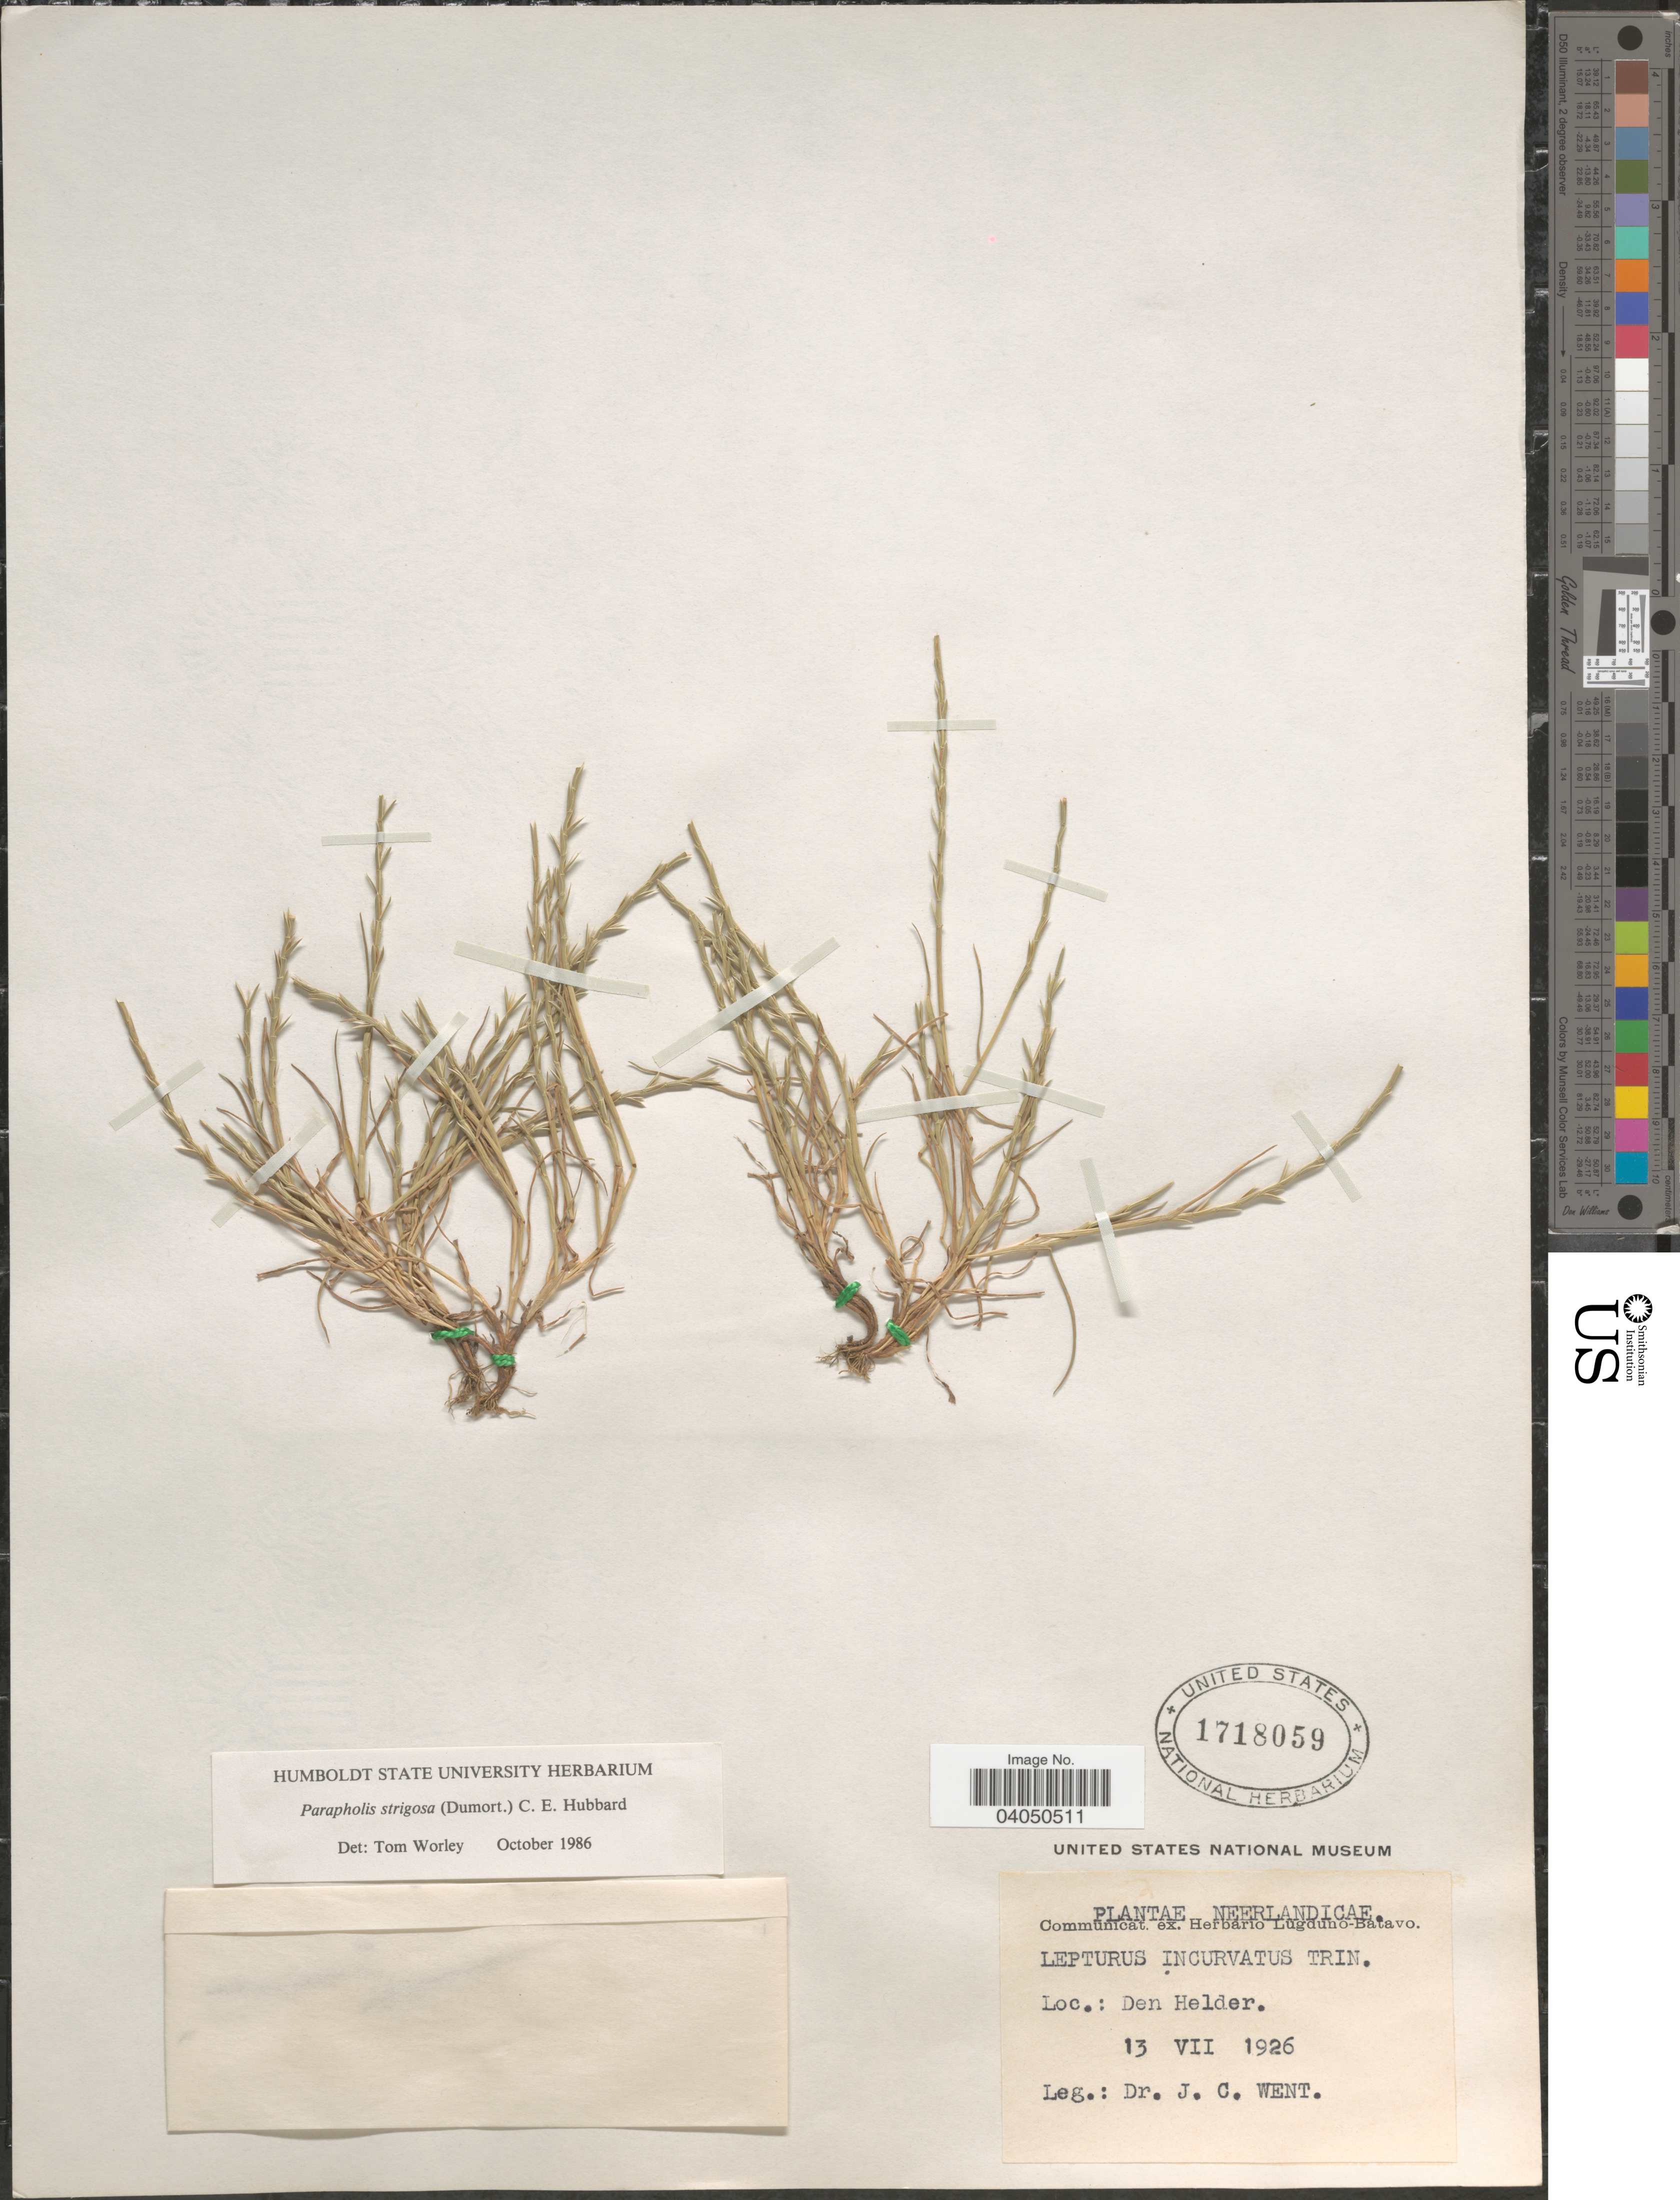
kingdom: Plantae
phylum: Tracheophyta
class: Liliopsida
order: Poales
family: Poaceae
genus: Parapholis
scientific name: Parapholis strigosa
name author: (Dumort.) C.E. Hubb.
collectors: J. C. Went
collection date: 1926-07-13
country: Netherlands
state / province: Noord Holland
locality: Neerlandicae. Den Helder.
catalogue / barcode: US 1718059